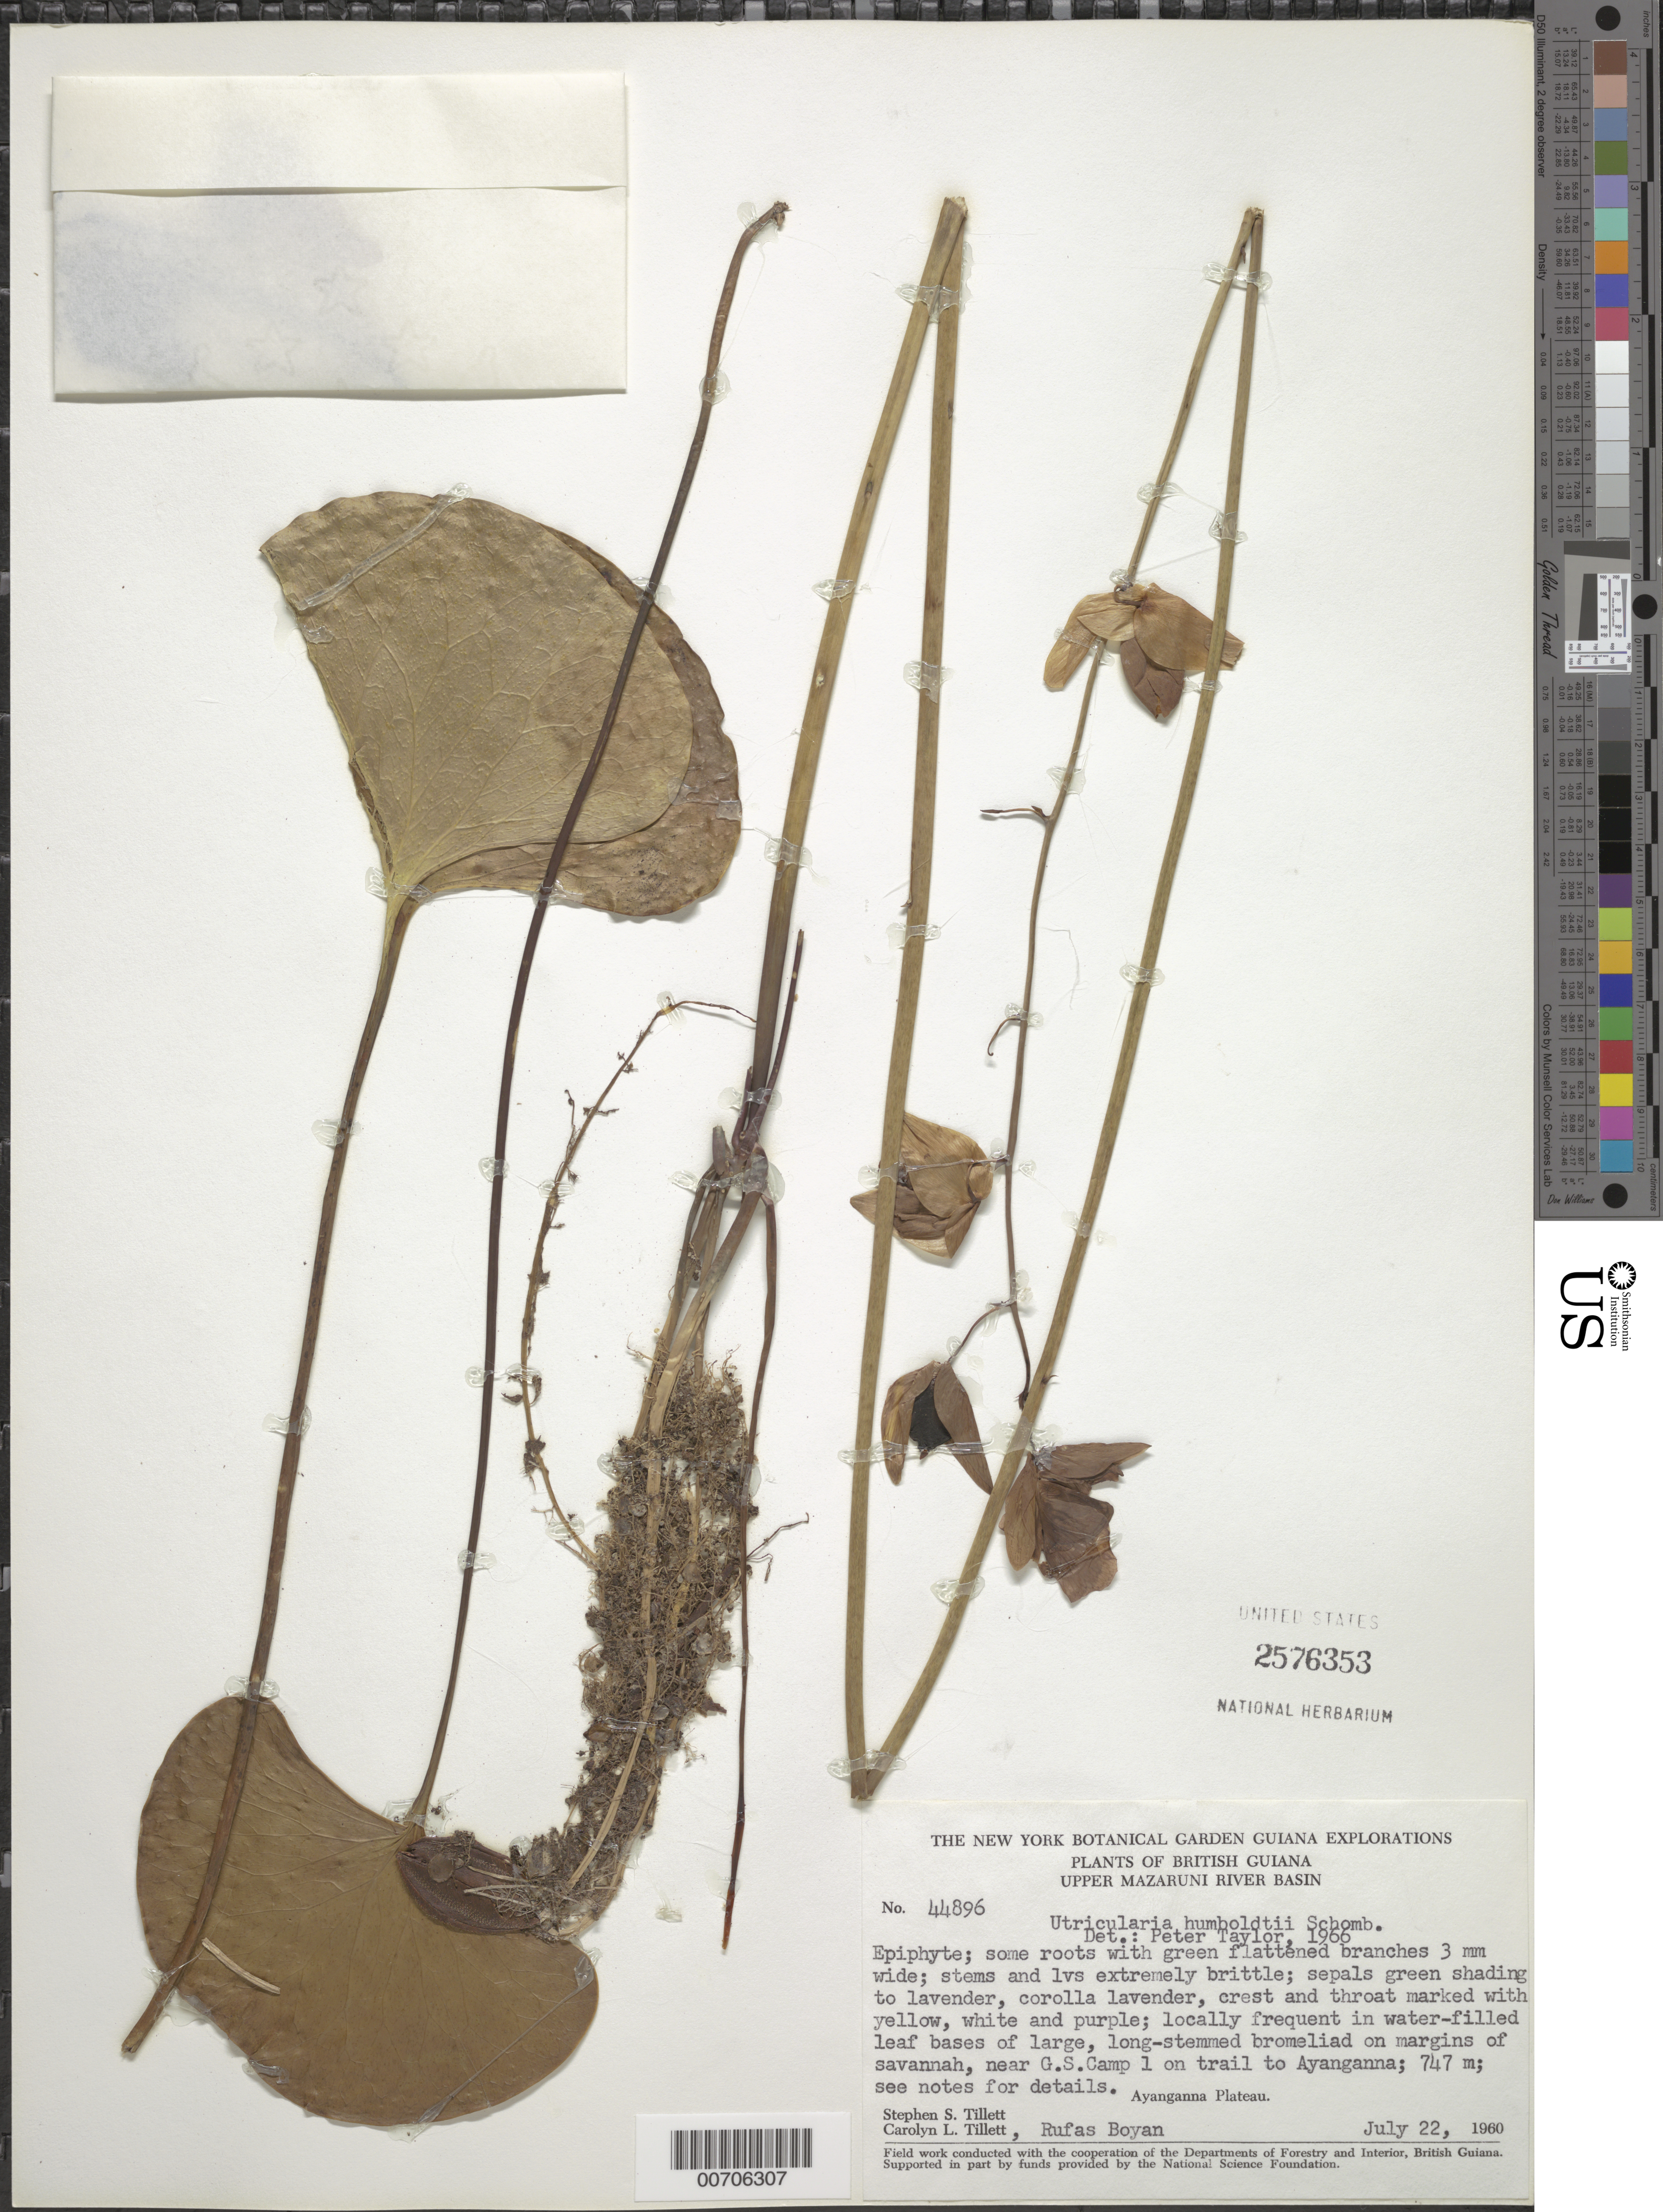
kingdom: Plantae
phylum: Tracheophyta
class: Magnoliopsida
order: Lamiales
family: Lentibulariaceae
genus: Utricularia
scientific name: Utricularia humboldtii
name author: R.H. Schomb.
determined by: Taylor, P.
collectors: S. S. Tillett, C. L. Tillett & R. Boyan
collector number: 44896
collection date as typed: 22-Jul-60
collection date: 1960-07-22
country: Guyana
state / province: Cuyuni-Mazaruni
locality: Ayanganna Plateau; near G.S. Camp 1 on trail to Ayanganna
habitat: In water filled leaf bases of large, long-stemmed bromeliad on margins of savanna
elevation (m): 747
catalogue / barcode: US 2576353